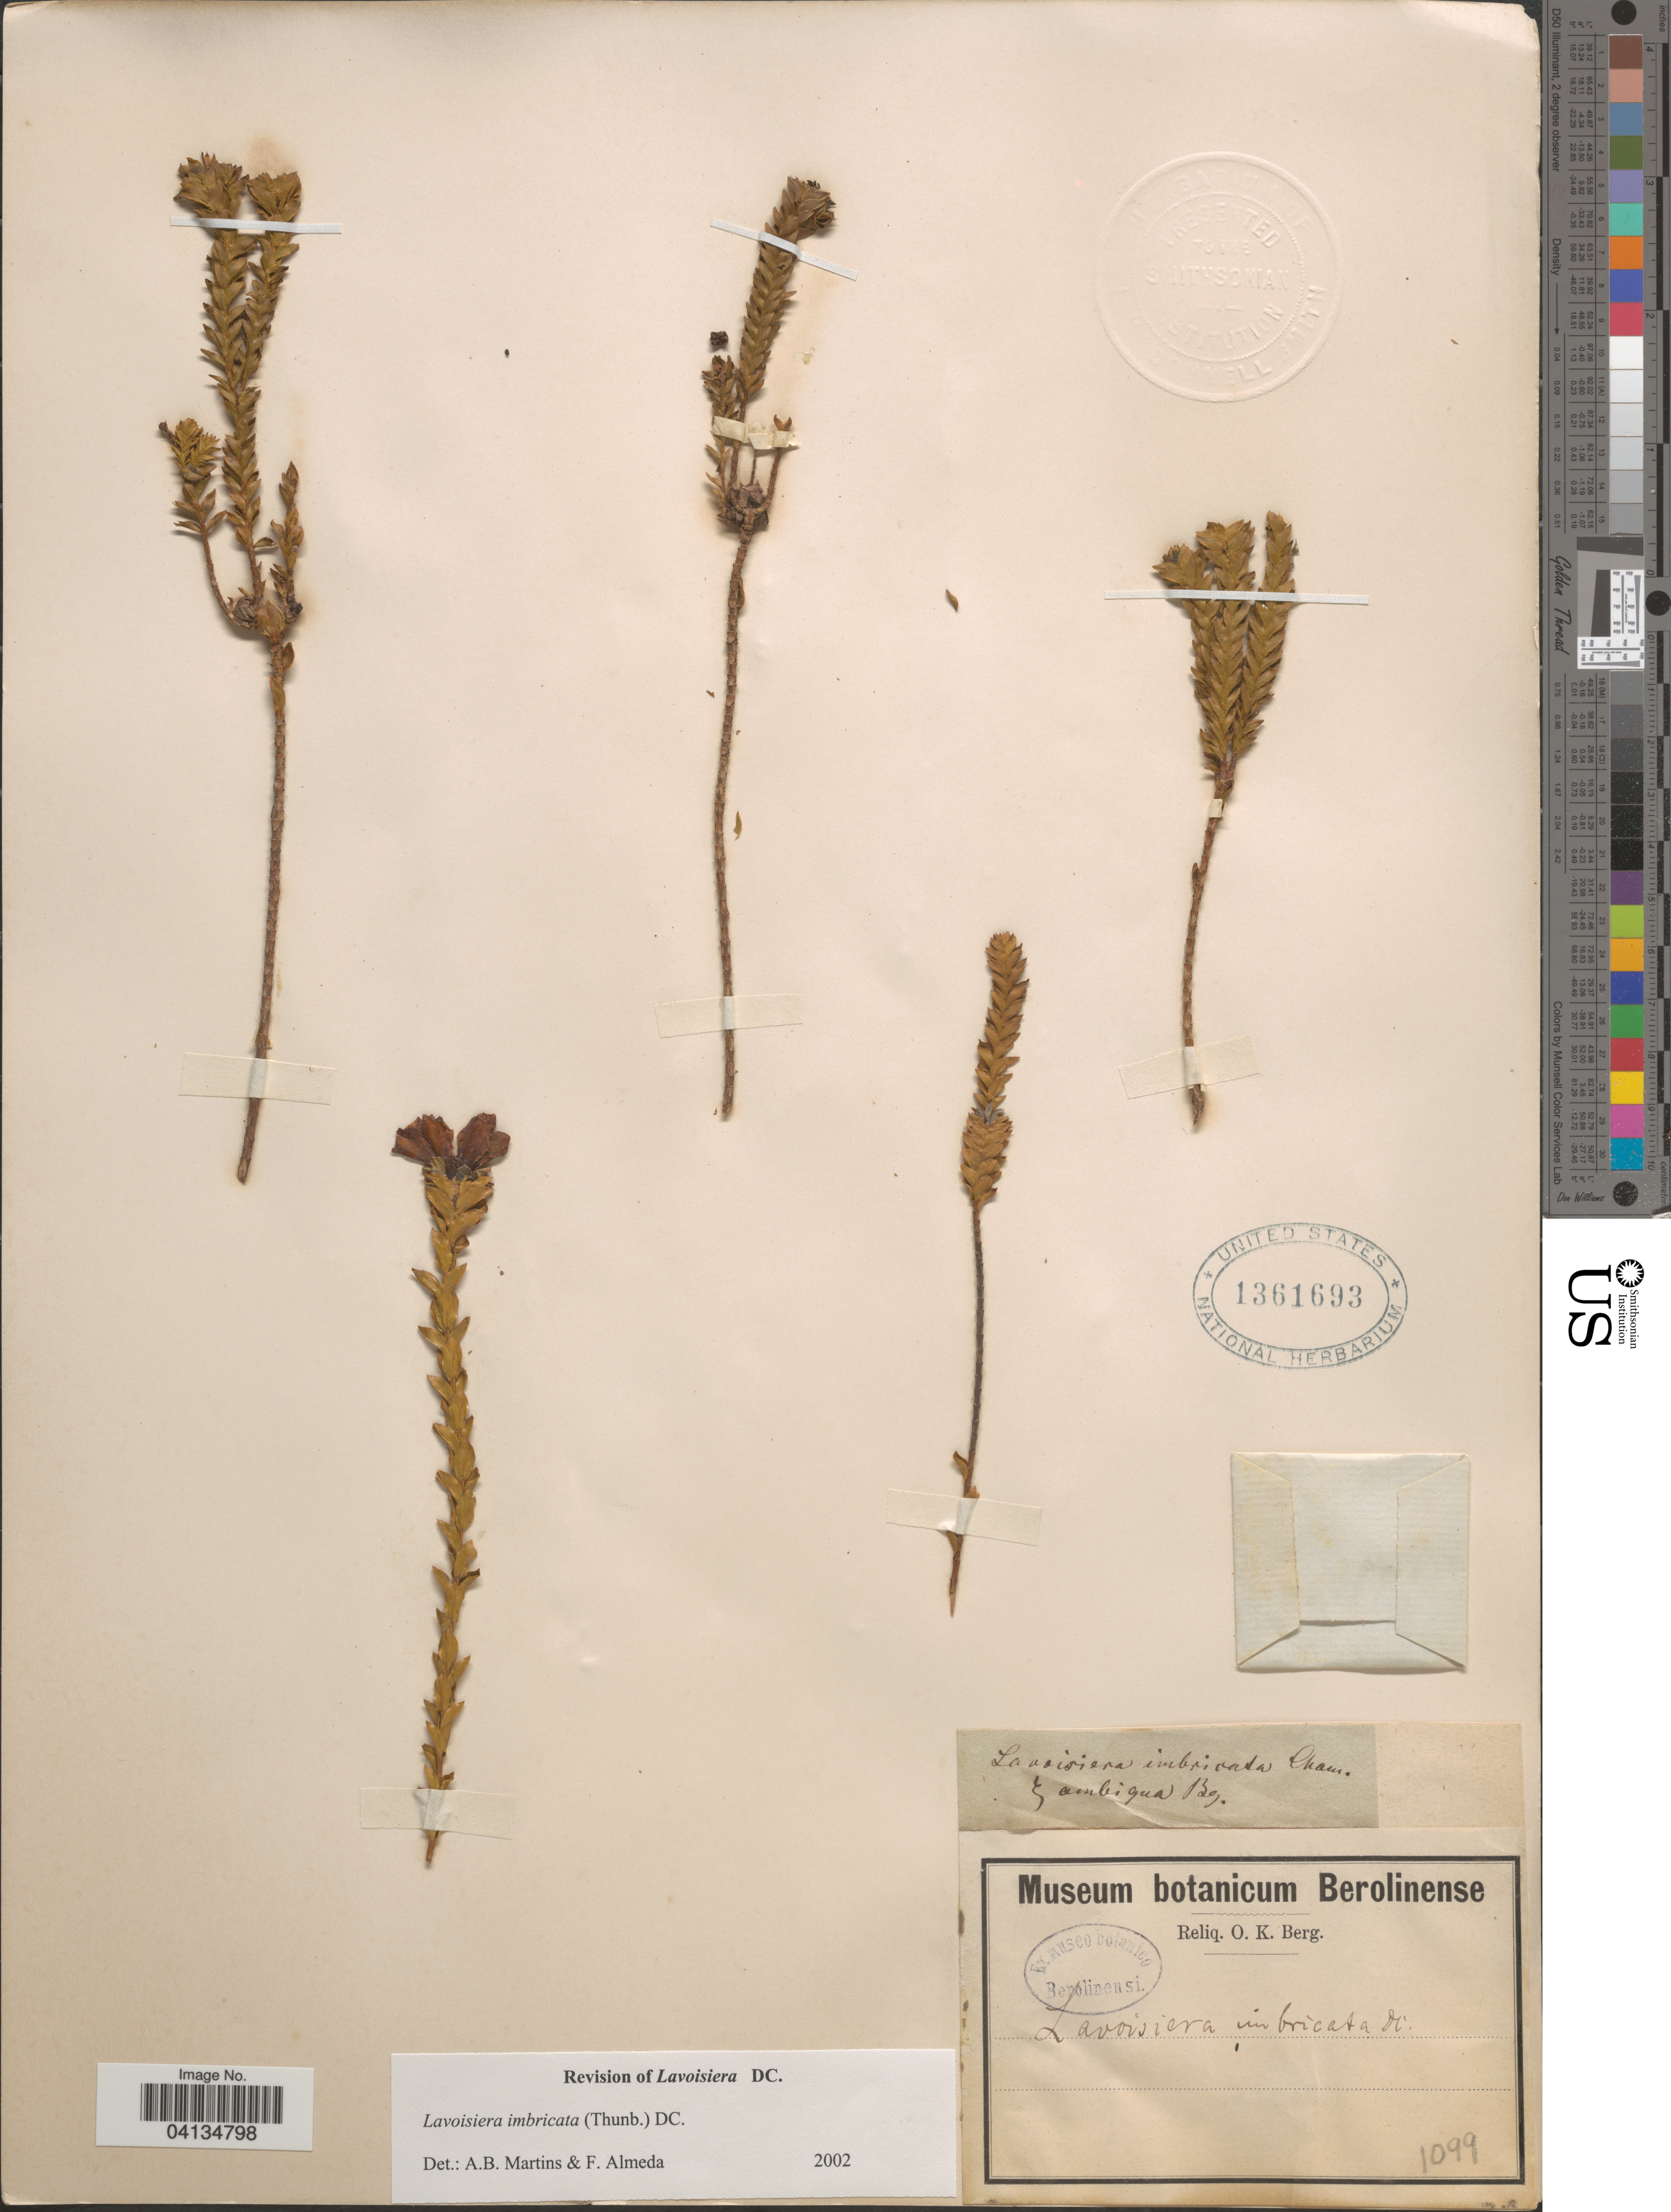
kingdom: Plantae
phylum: Tracheophyta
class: Magnoliopsida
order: Myrtales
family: Melastomataceae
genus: Microlicia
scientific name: Microlicia cataphracta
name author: (DC.) Alves Versiane & R. Romero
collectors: O. K. Berg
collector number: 1099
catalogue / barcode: US 1361693